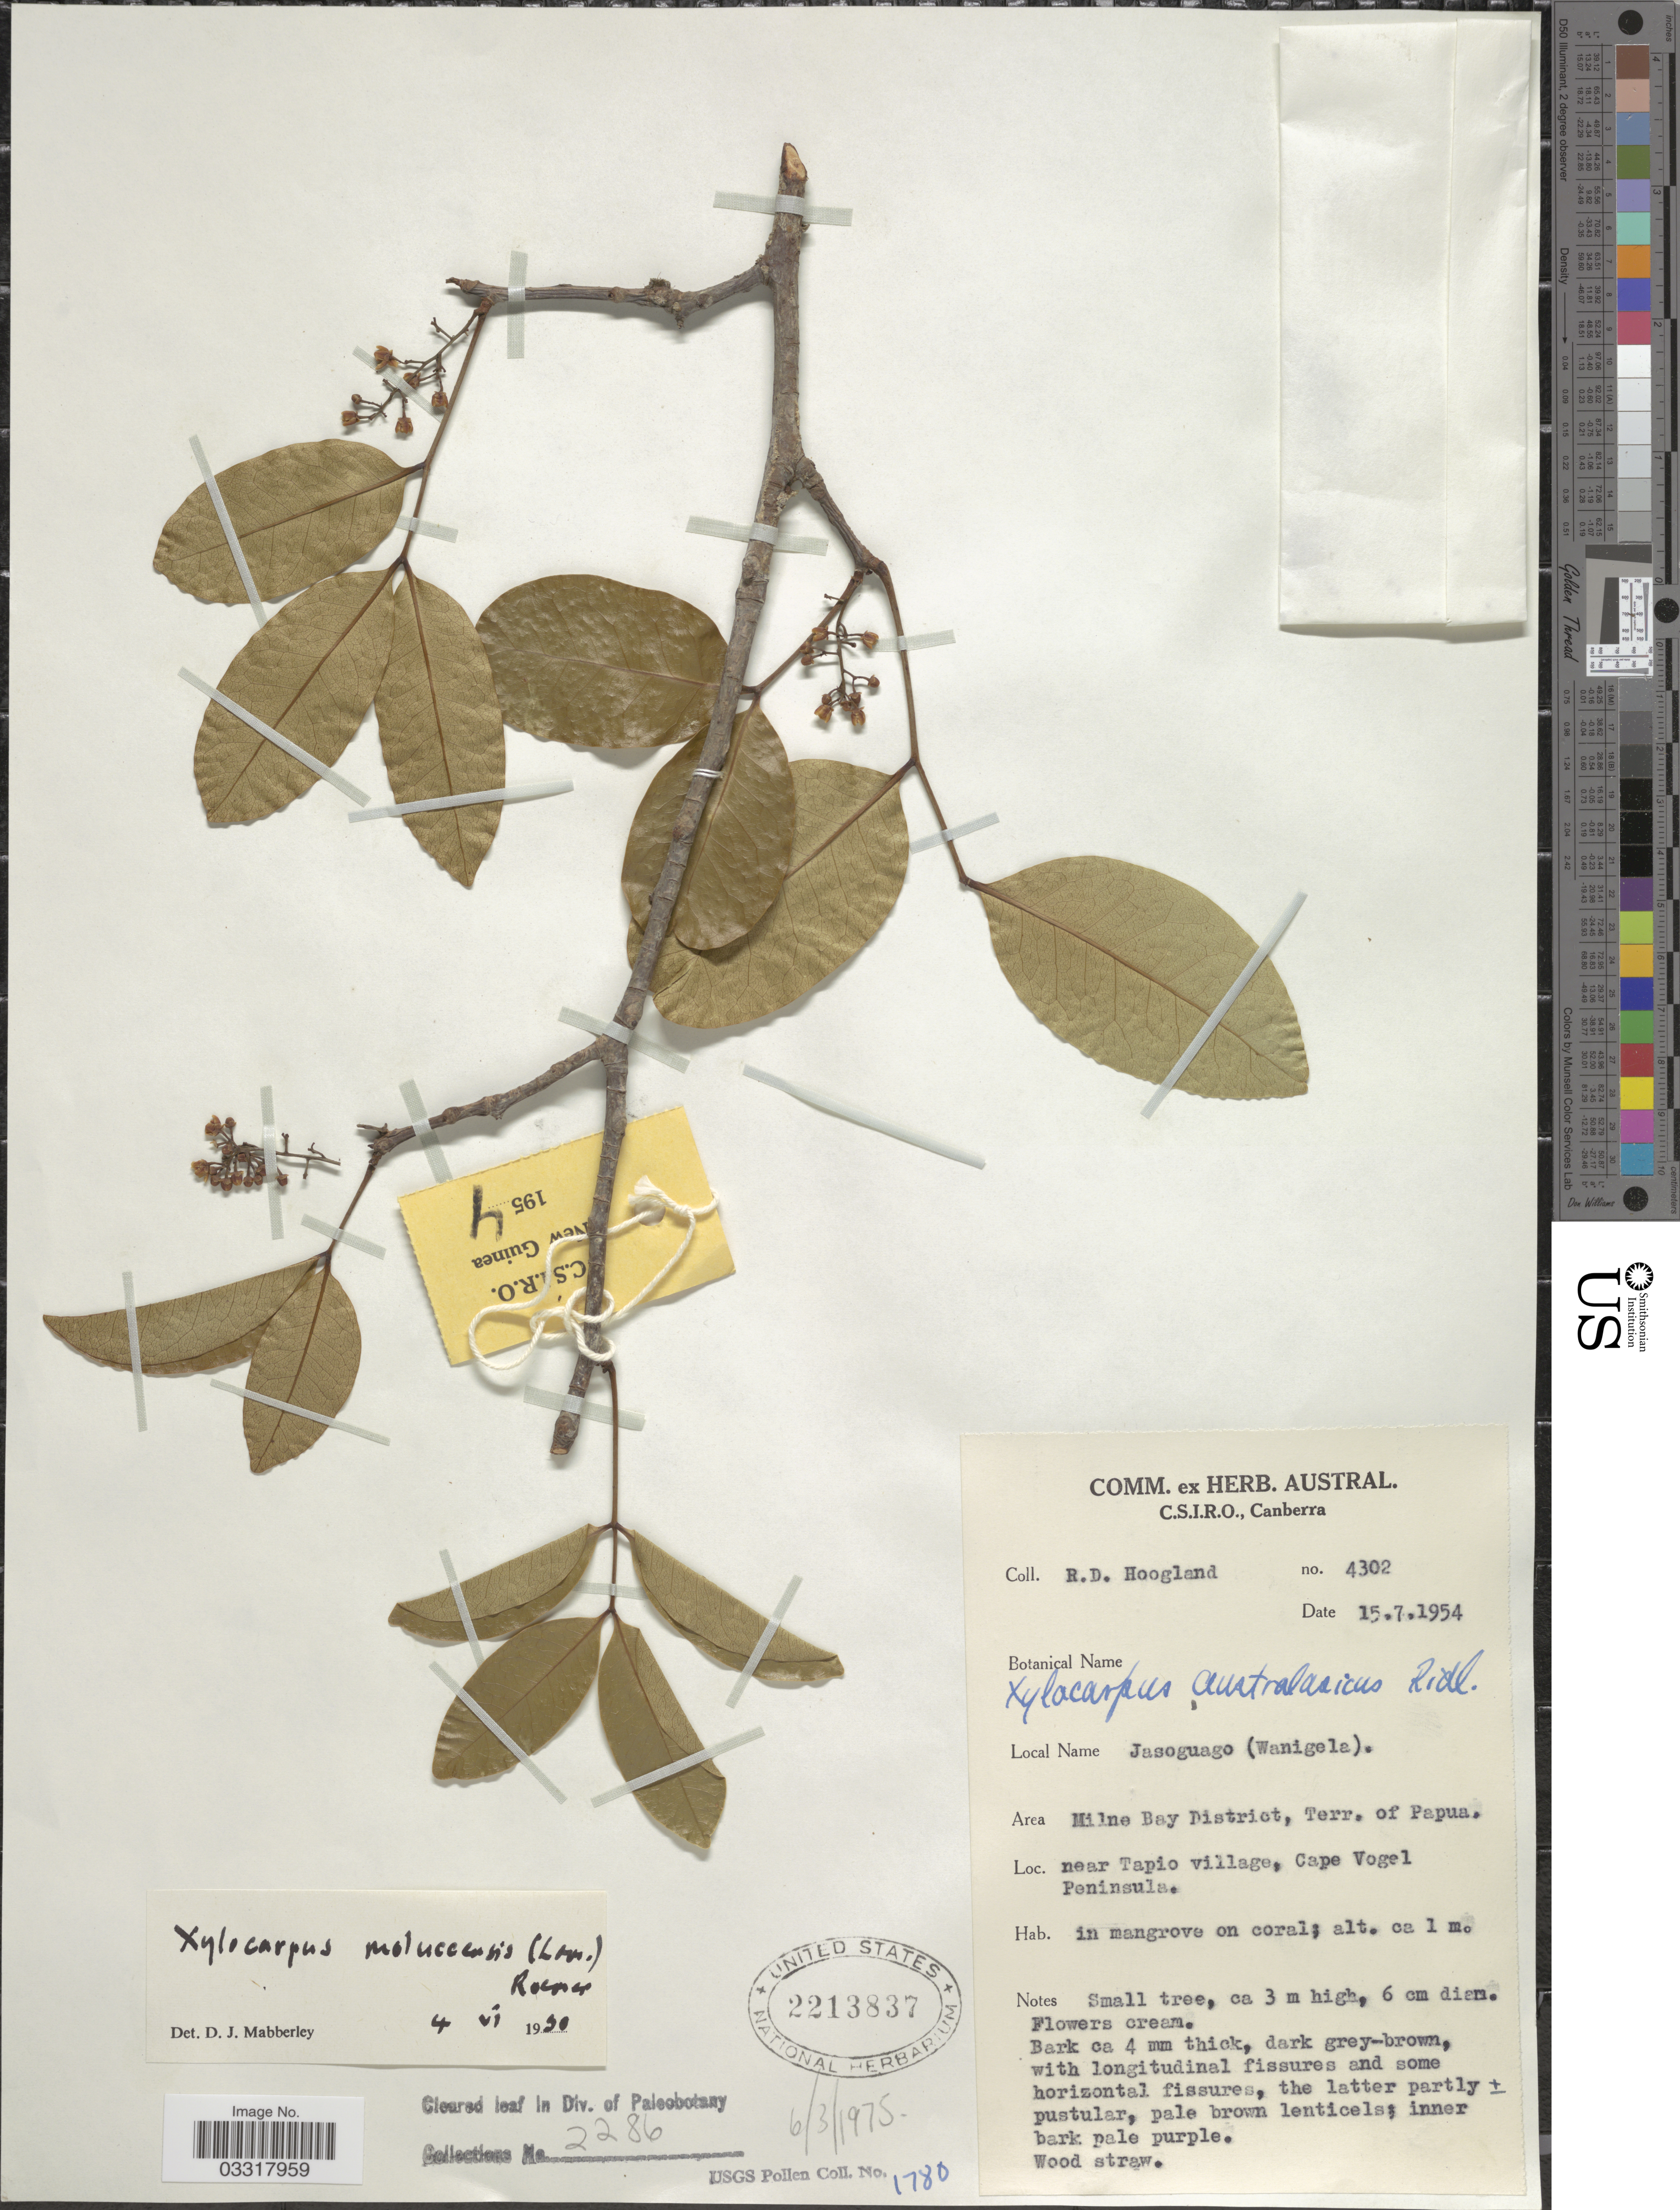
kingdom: Plantae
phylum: Tracheophyta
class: Magnoliopsida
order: Sapindales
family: Meliaceae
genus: Xylocarpus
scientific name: Xylocarpus moluccensis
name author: (Lam.) M. Roem.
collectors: R. D. Hoogland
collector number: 4302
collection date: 1954-07-15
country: Papua New Guinea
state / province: Milne Bay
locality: Area Milne Bay District, Terr. of Papua. Near Tapio village, Cape Vogel Peninsula.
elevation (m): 1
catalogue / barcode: US 2213837